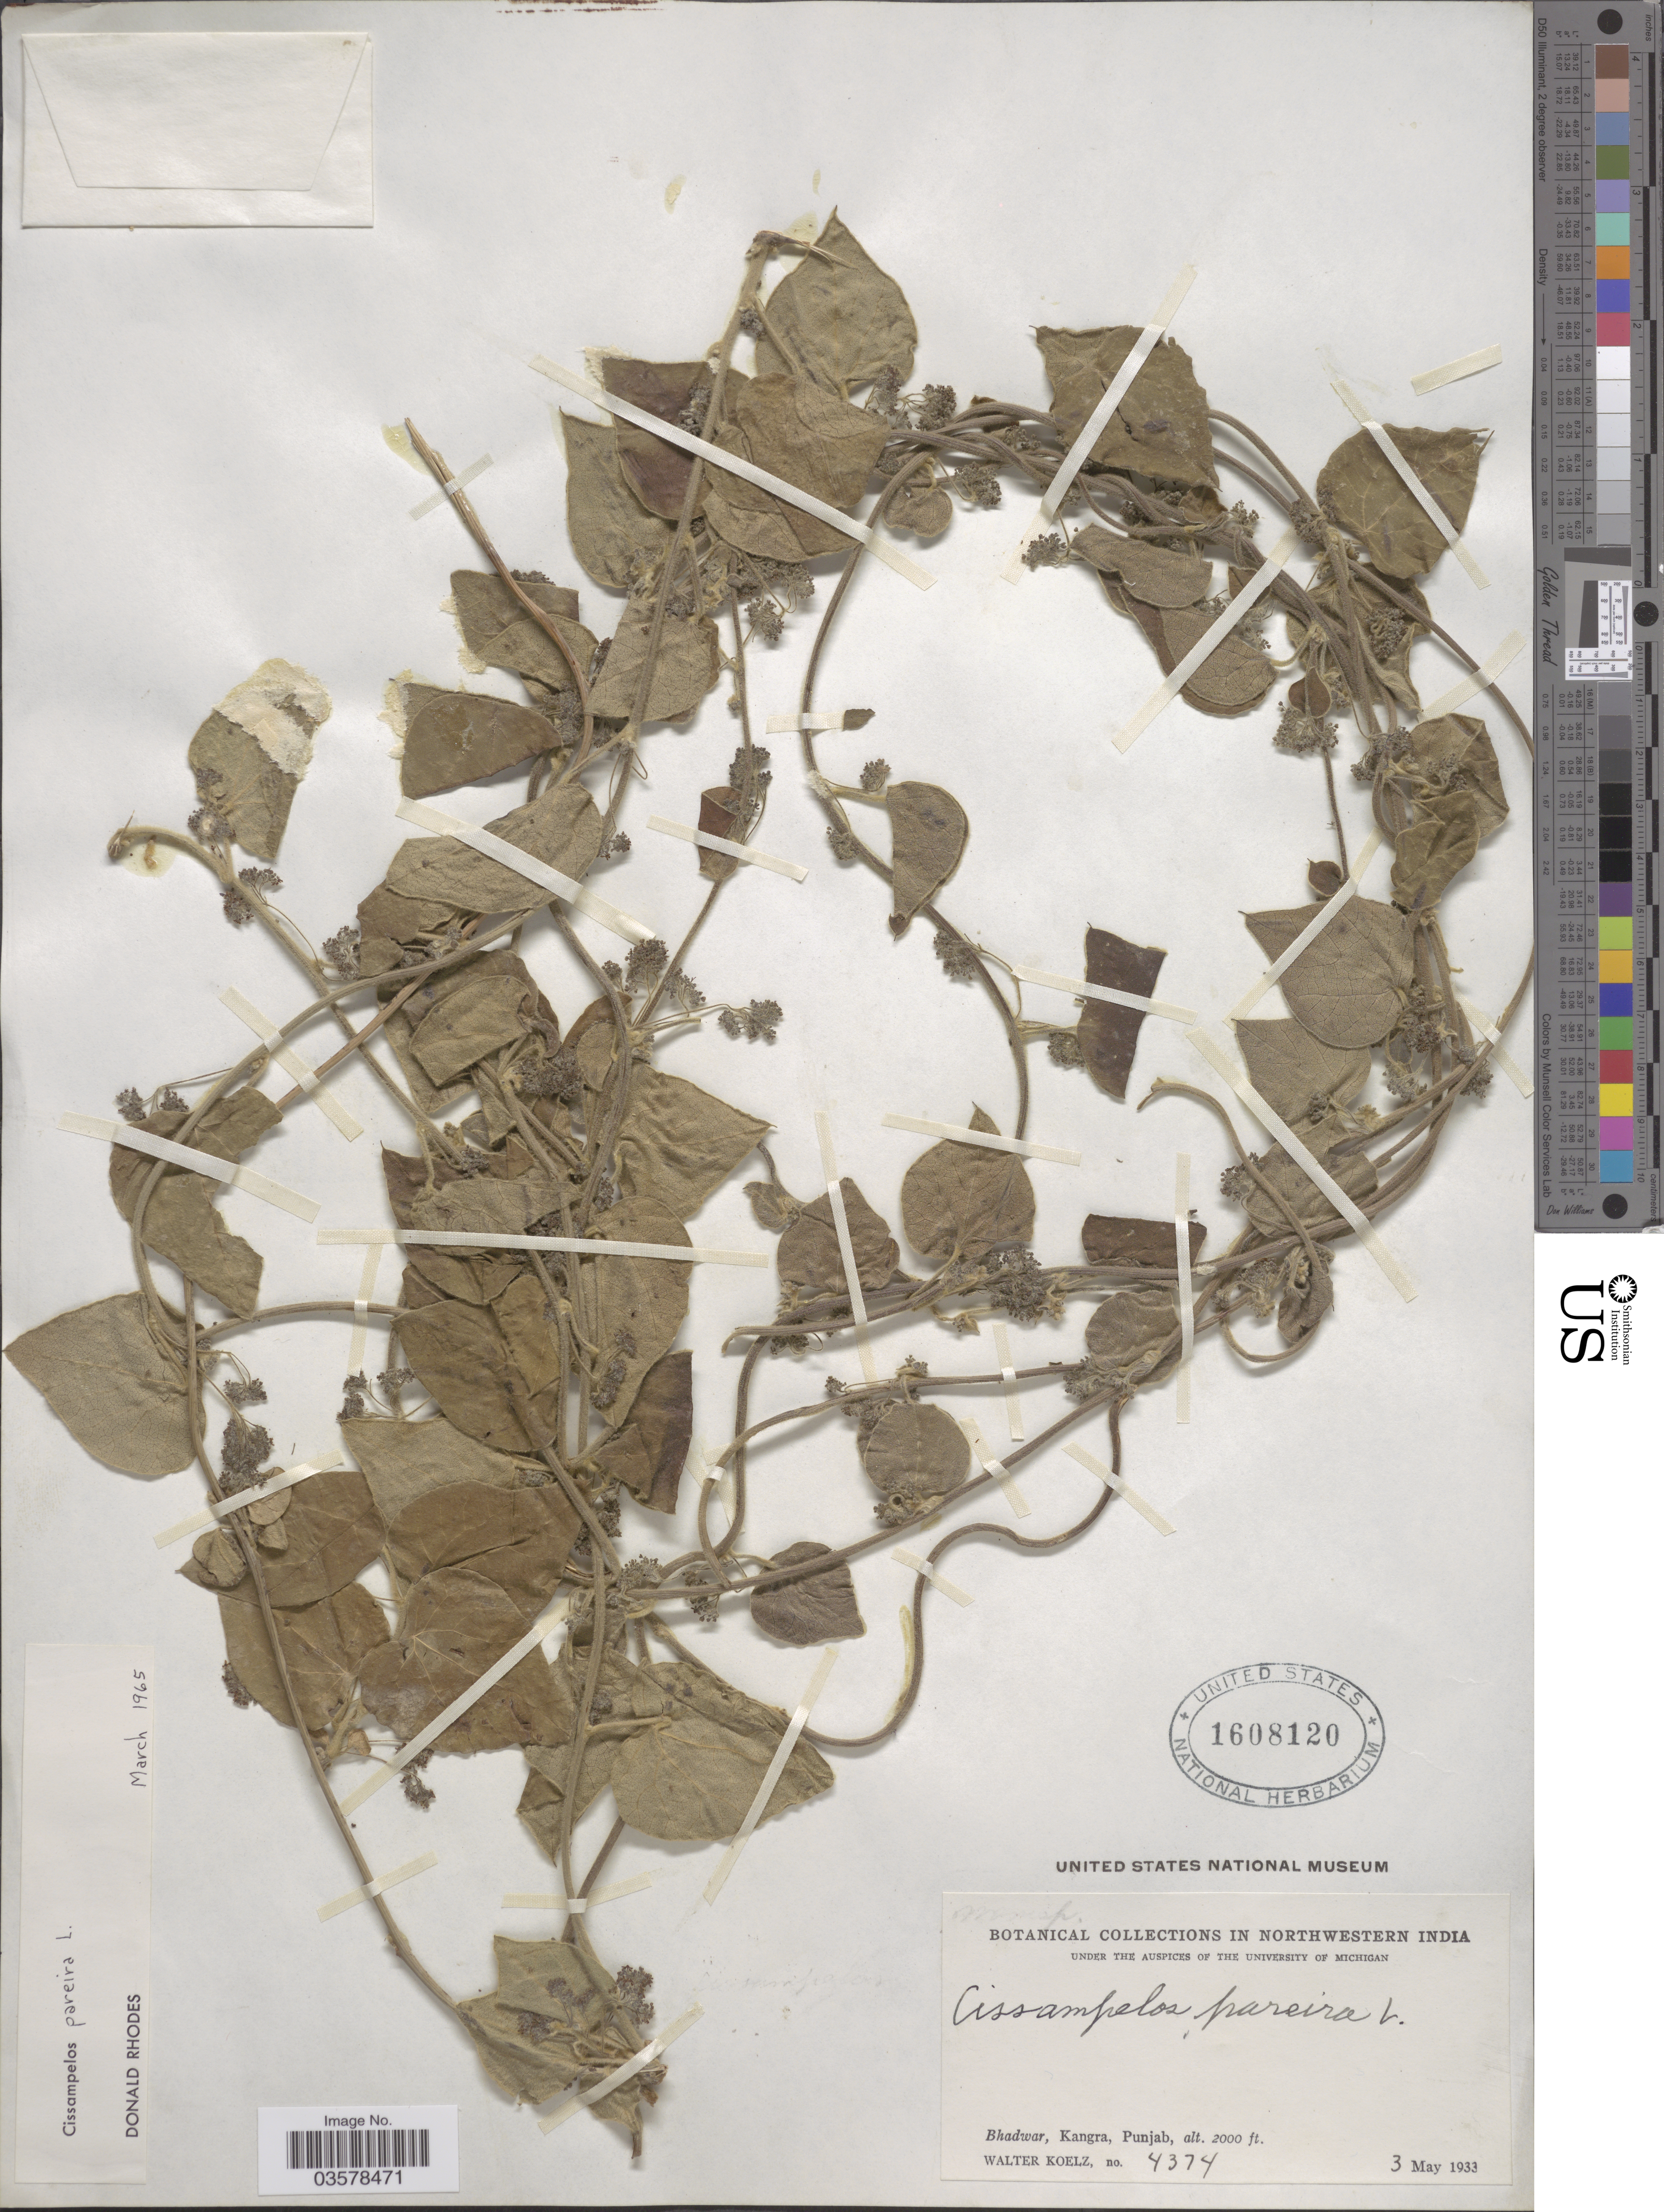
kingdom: Plantae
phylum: Tracheophyta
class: Magnoliopsida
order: Ranunculales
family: Menispermaceae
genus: Cissampelos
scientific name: Cissampelos pareira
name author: L.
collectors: W. N. Koelz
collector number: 4374*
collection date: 1933-05-03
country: India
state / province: Punjab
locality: Northwestern India. Bhadwar, Kangra.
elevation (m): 610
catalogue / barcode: US 1608120